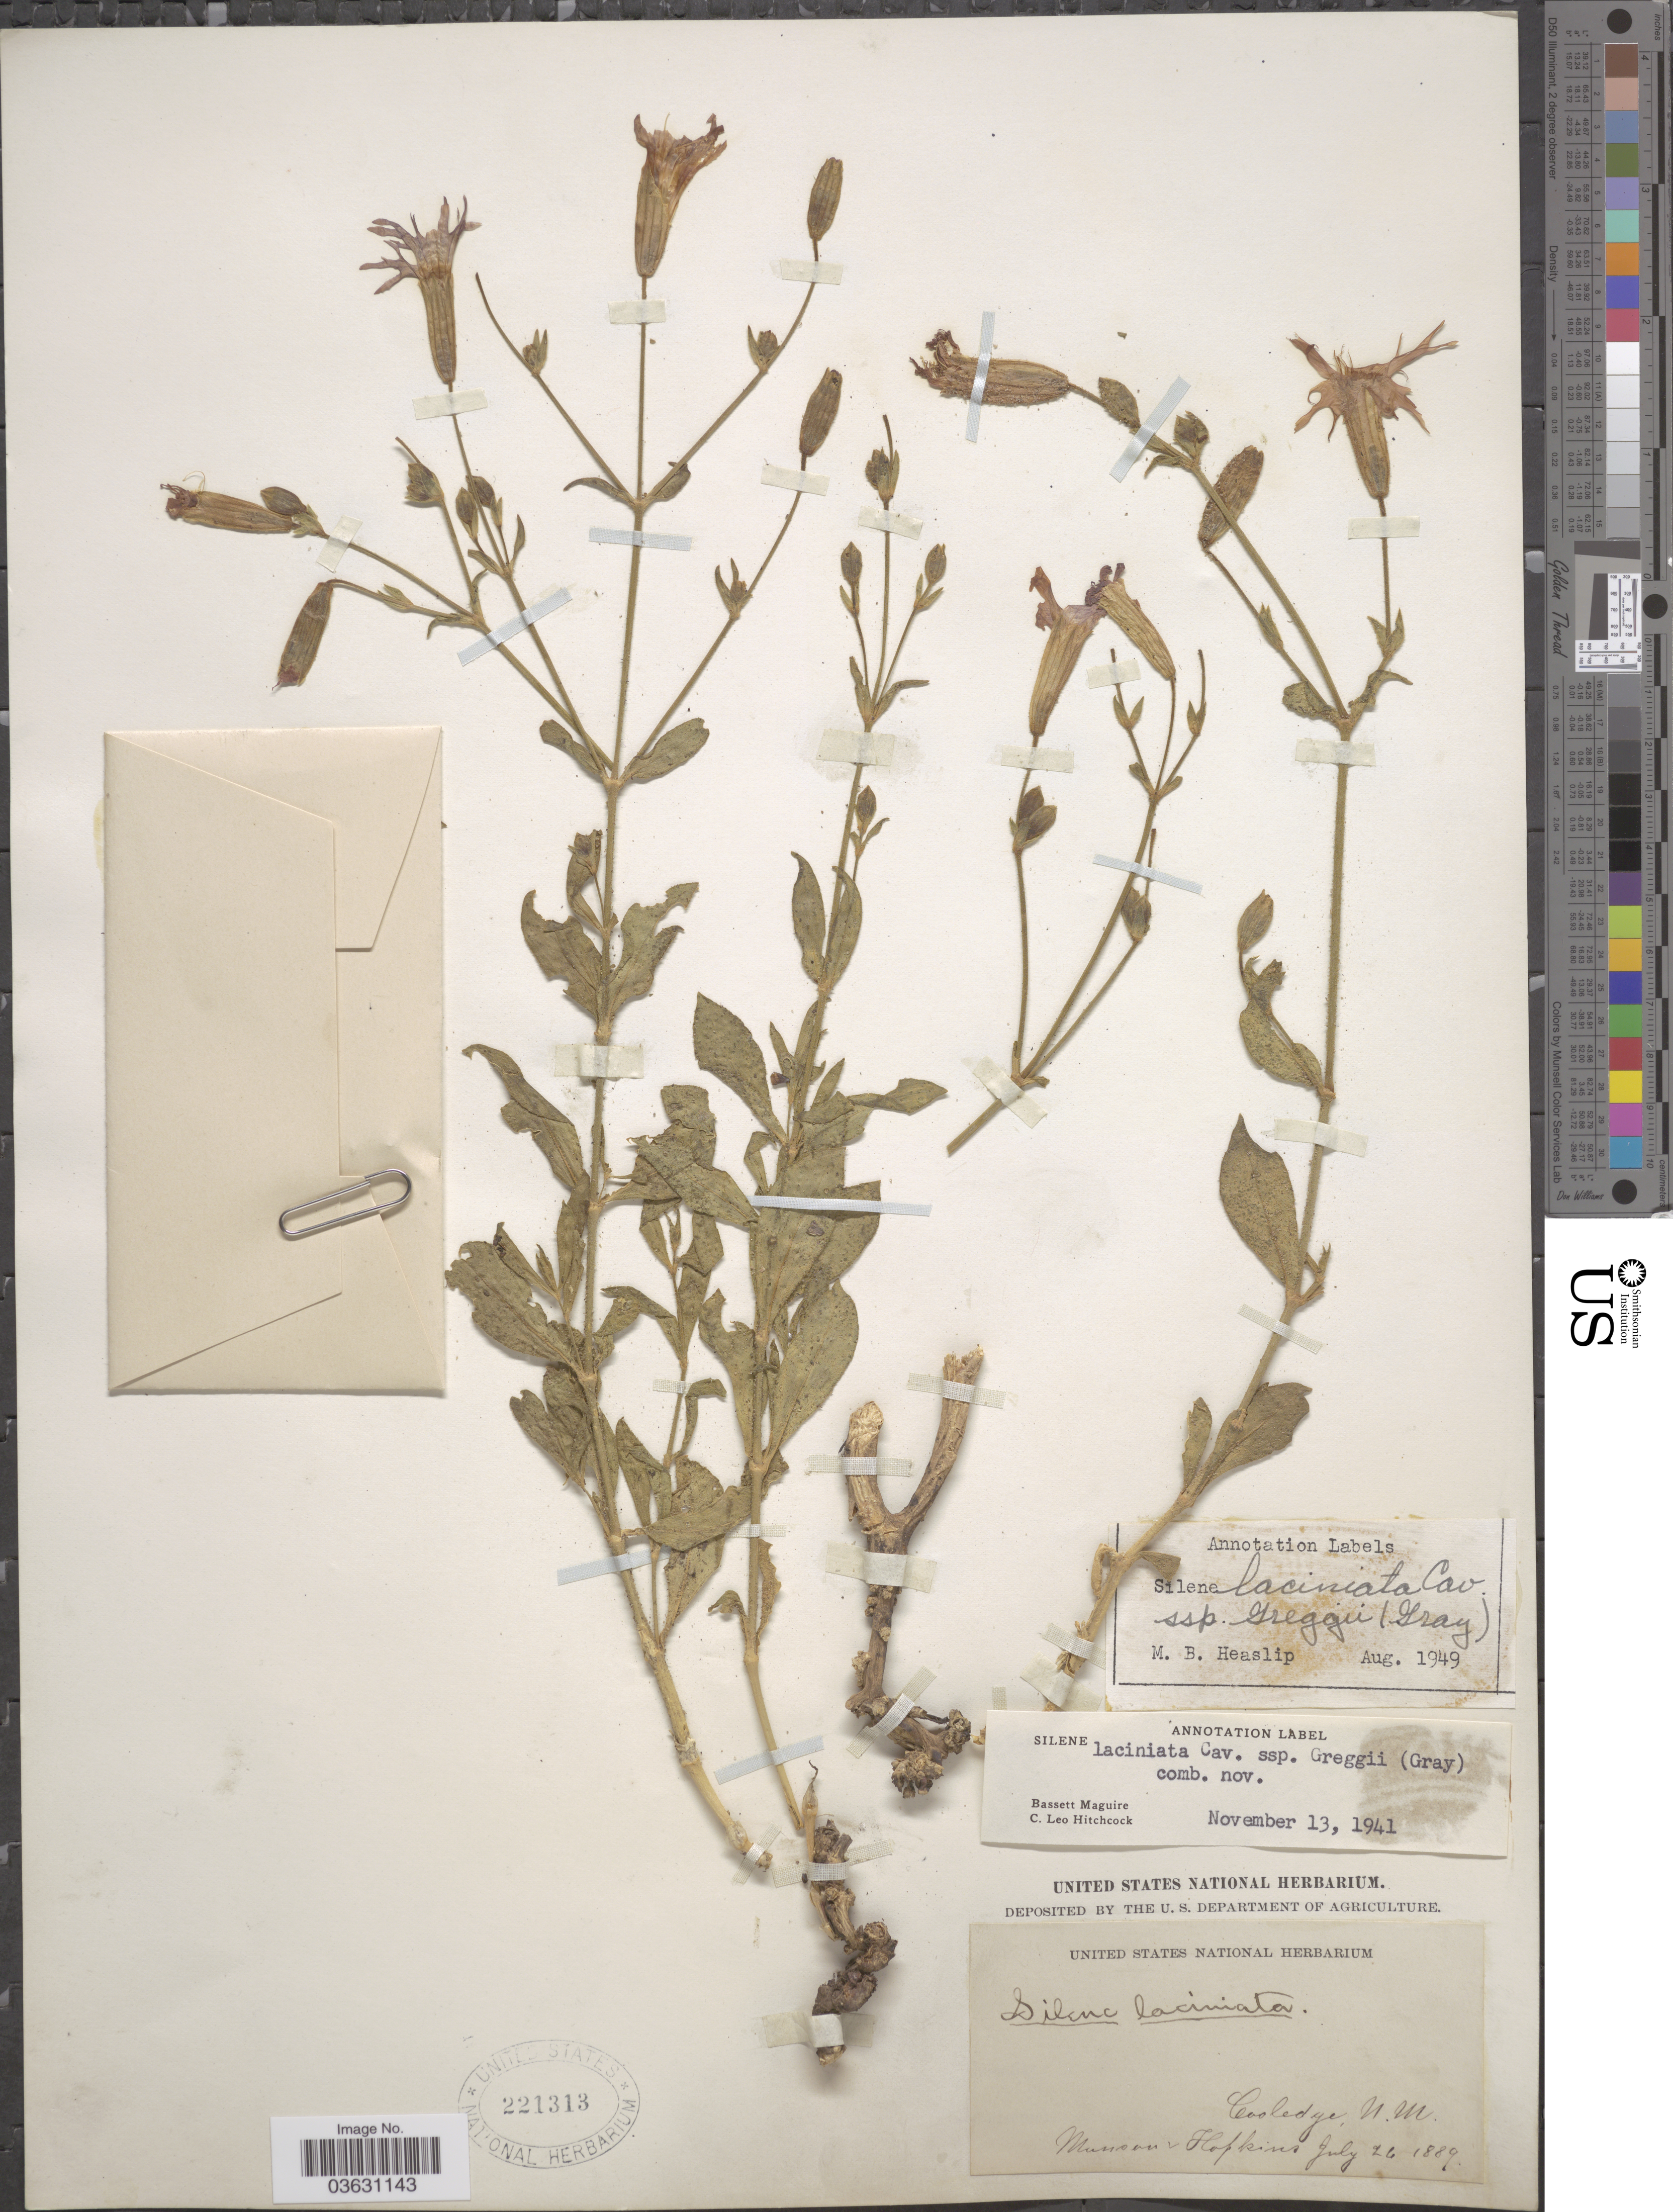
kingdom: Plantae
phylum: Tracheophyta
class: Magnoliopsida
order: Caryophyllales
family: Caryophyllaceae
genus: Silene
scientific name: Silene laciniata subsp. greggii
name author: (A. Gray) C.L. Hitchc. & Maguire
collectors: -. Munson & -. Hopkins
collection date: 1889-07-26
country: United States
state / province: New Mexico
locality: Cooledge.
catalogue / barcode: US 221313